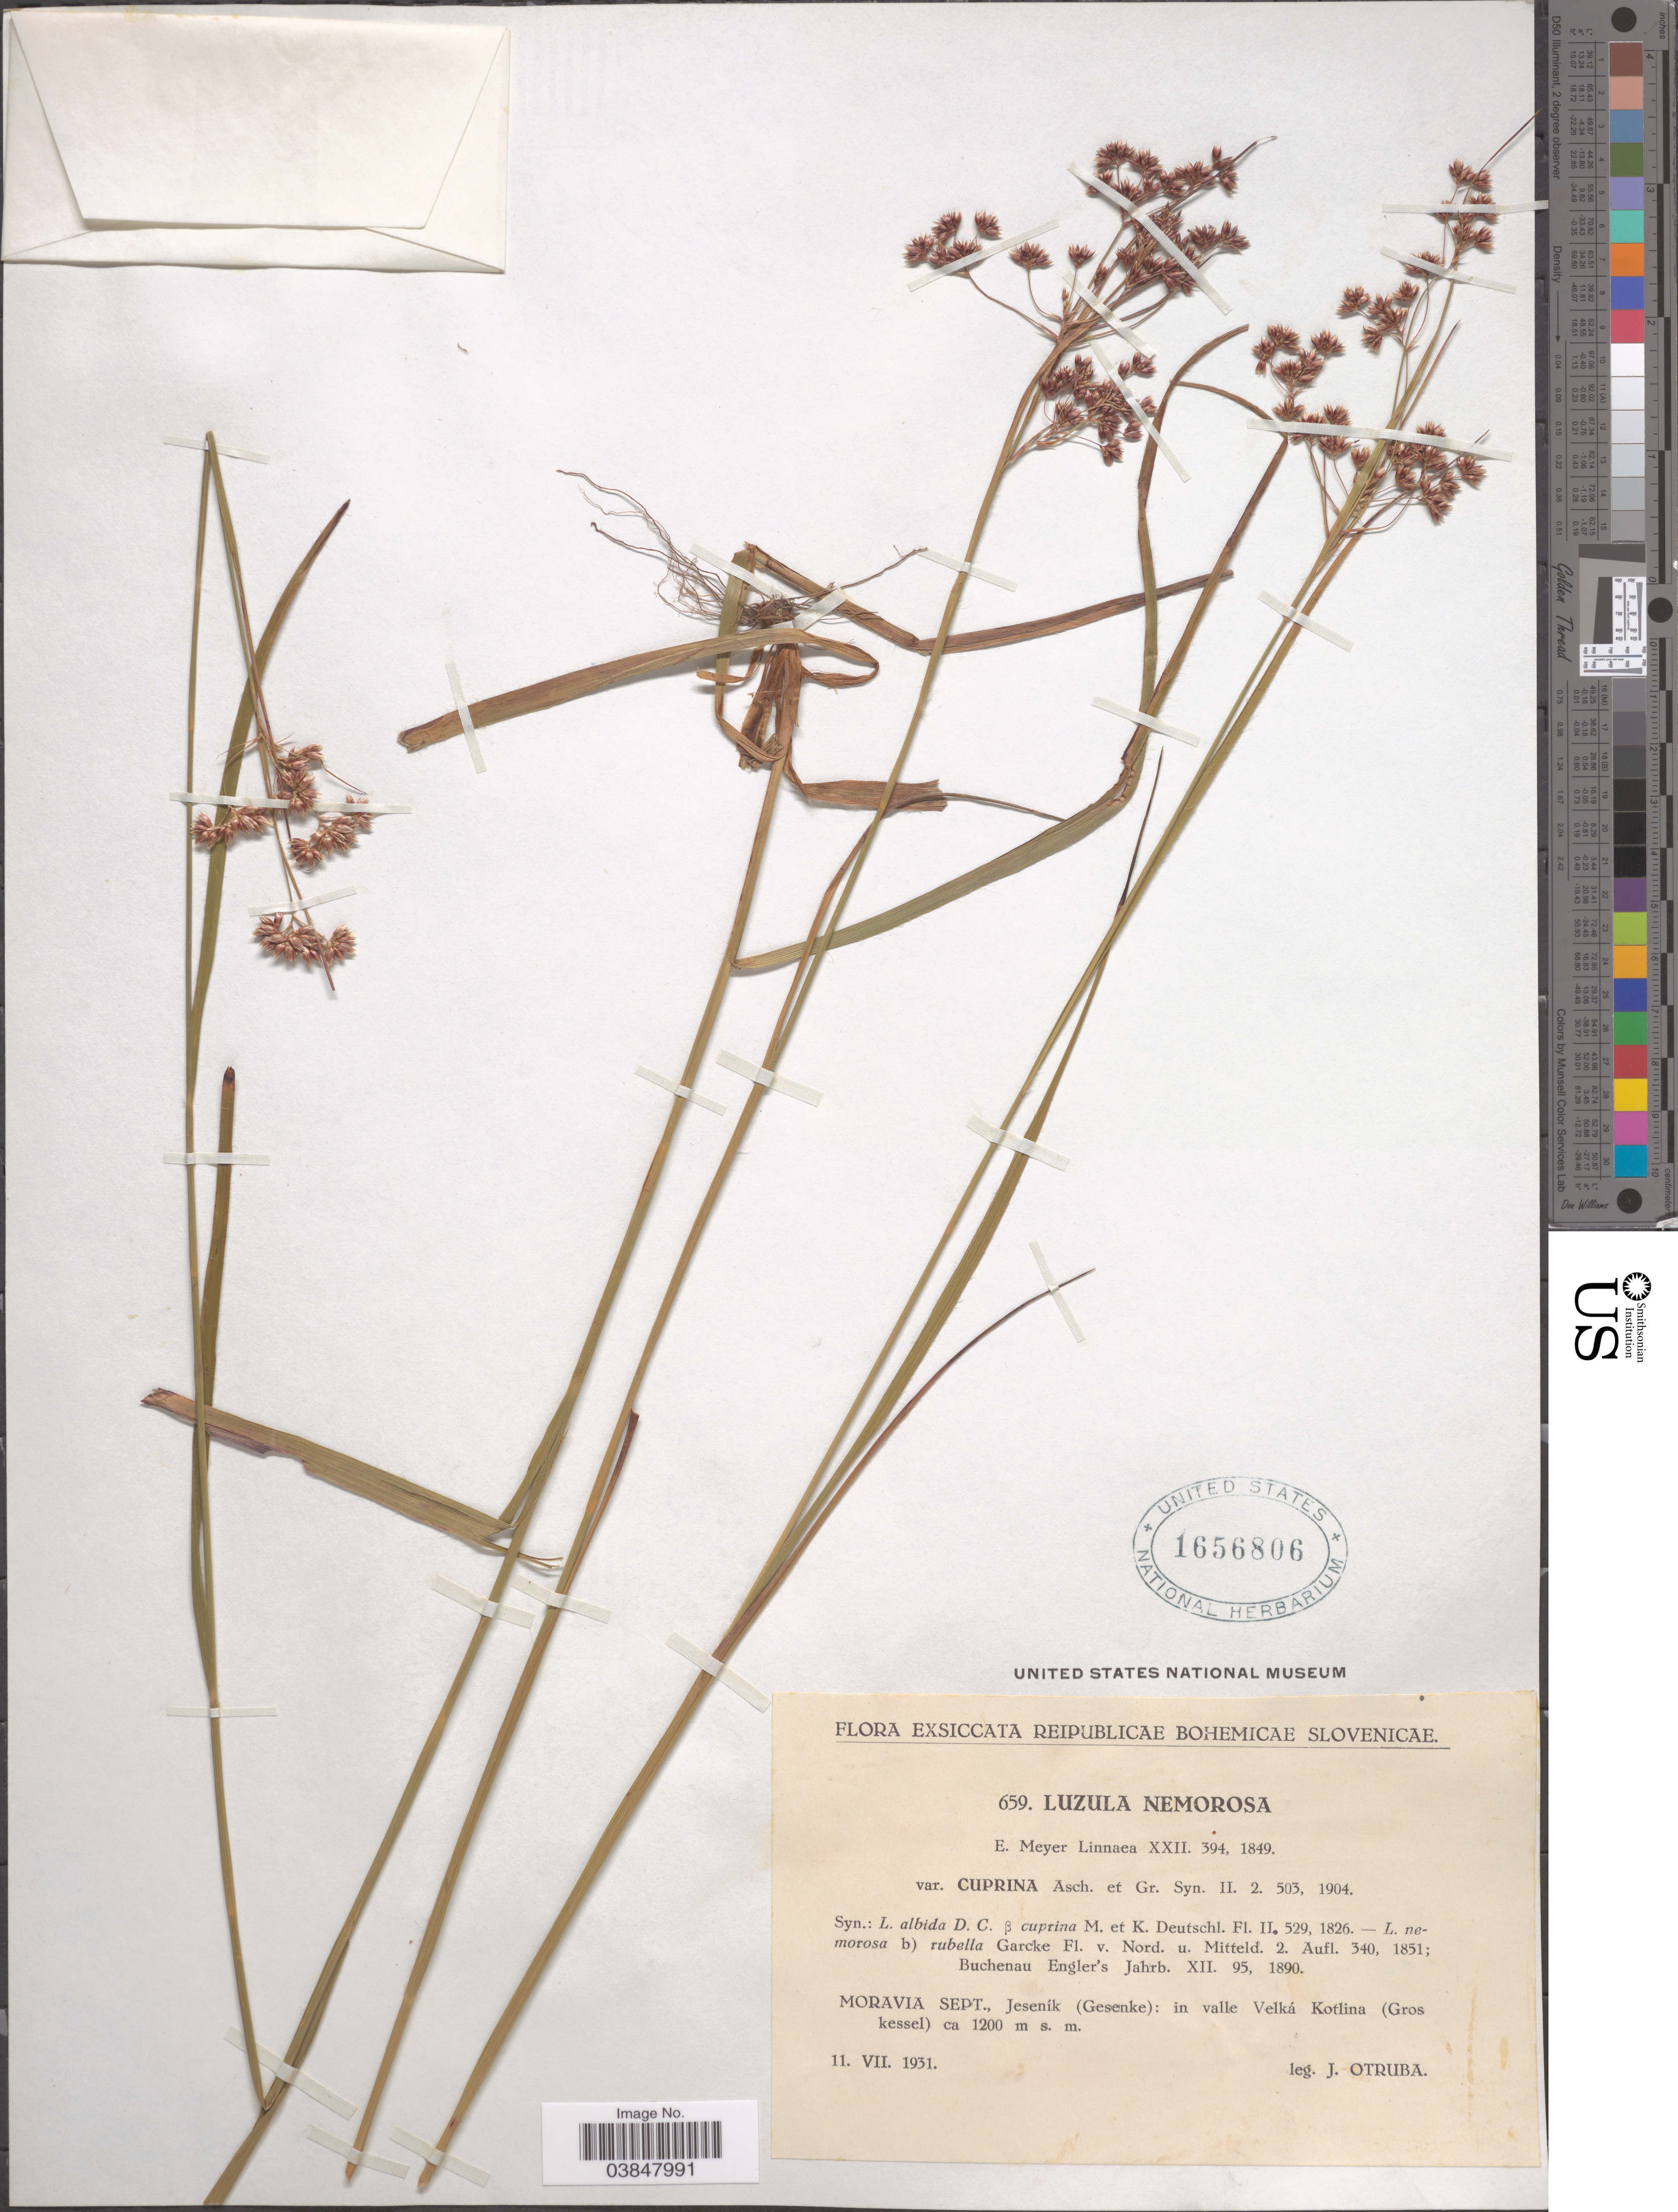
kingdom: Plantae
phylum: Tracheophyta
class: Liliopsida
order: Poales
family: Juncaceae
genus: Luzula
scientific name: Luzula luzuloides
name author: (Lam.) Dandy & Wilmott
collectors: J. Otruba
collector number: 659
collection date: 1931-07-11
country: Czechia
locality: Moravia Sept., Jeseník (Gesenke): in valle Velká Kotlina (Gros kessel).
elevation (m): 1200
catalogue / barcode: US 1656806